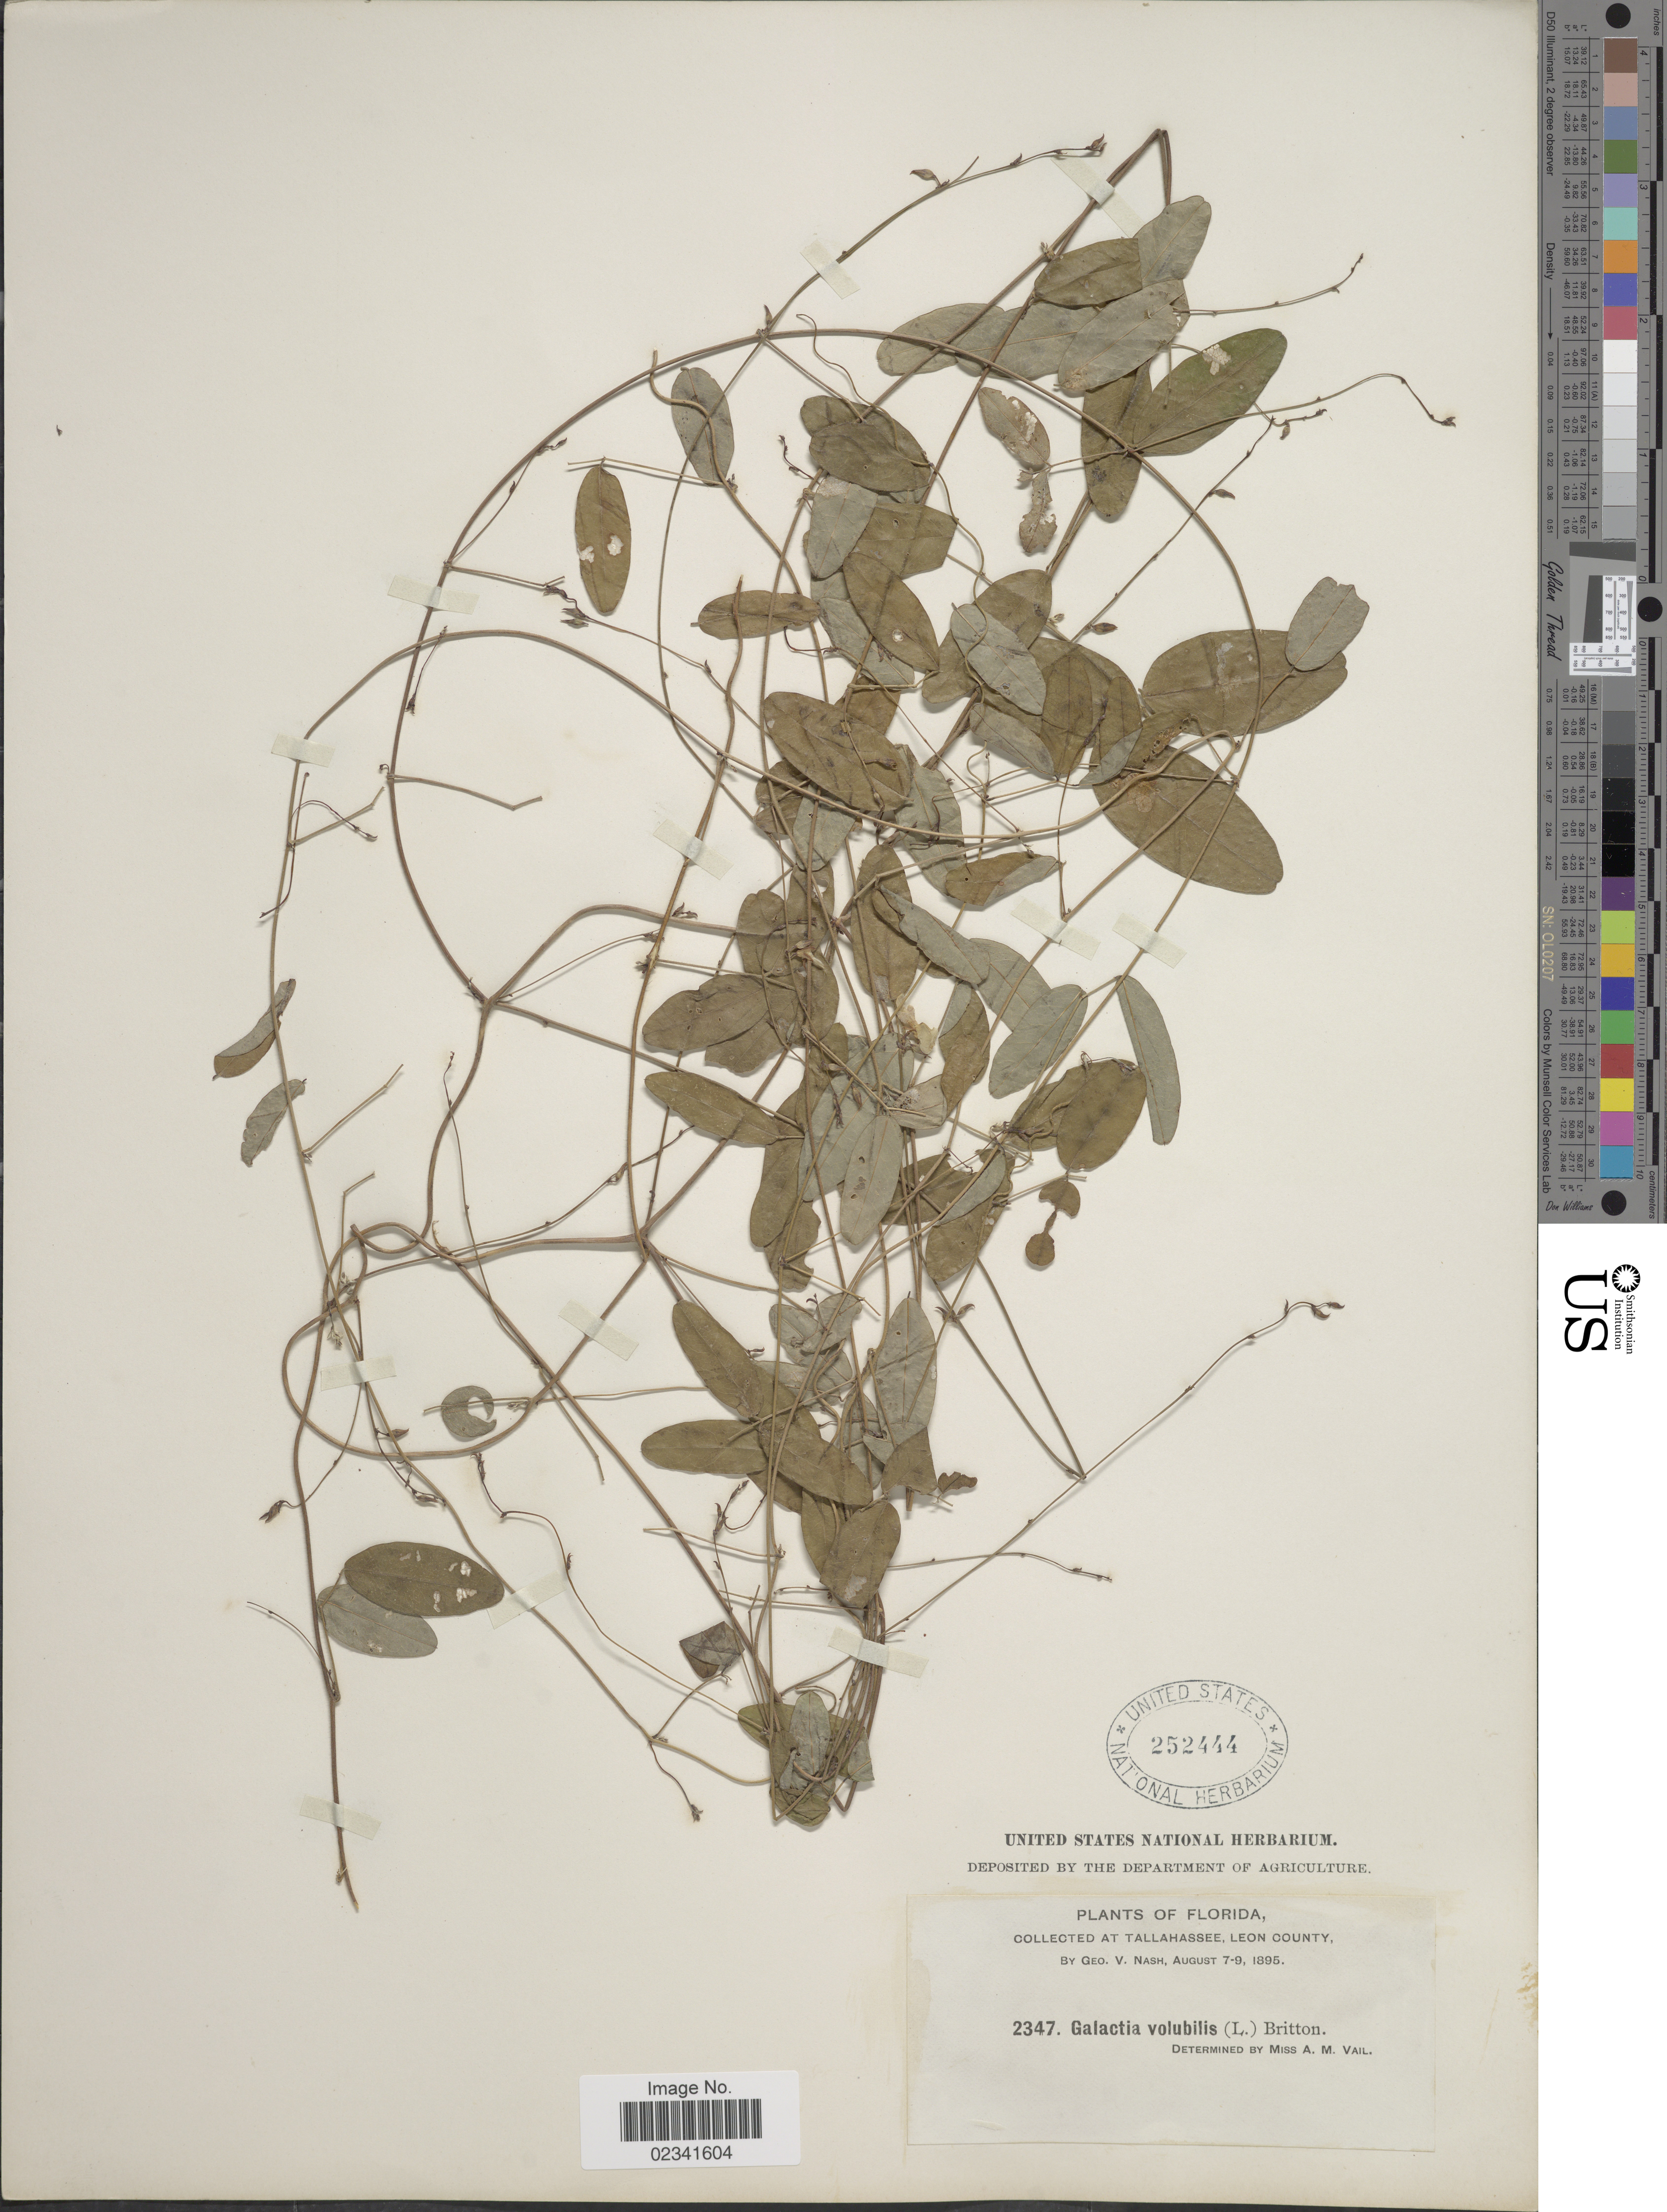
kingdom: Plantae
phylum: Tracheophyta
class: Magnoliopsida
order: Fabales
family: Fabaceae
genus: Galactia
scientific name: Galactia macreei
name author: M.A. Curtis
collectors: G. V. Nash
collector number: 2347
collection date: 1895-08-07/1895-08-09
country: United States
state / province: Florida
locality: At Tallahassee, Leon County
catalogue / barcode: US 252444